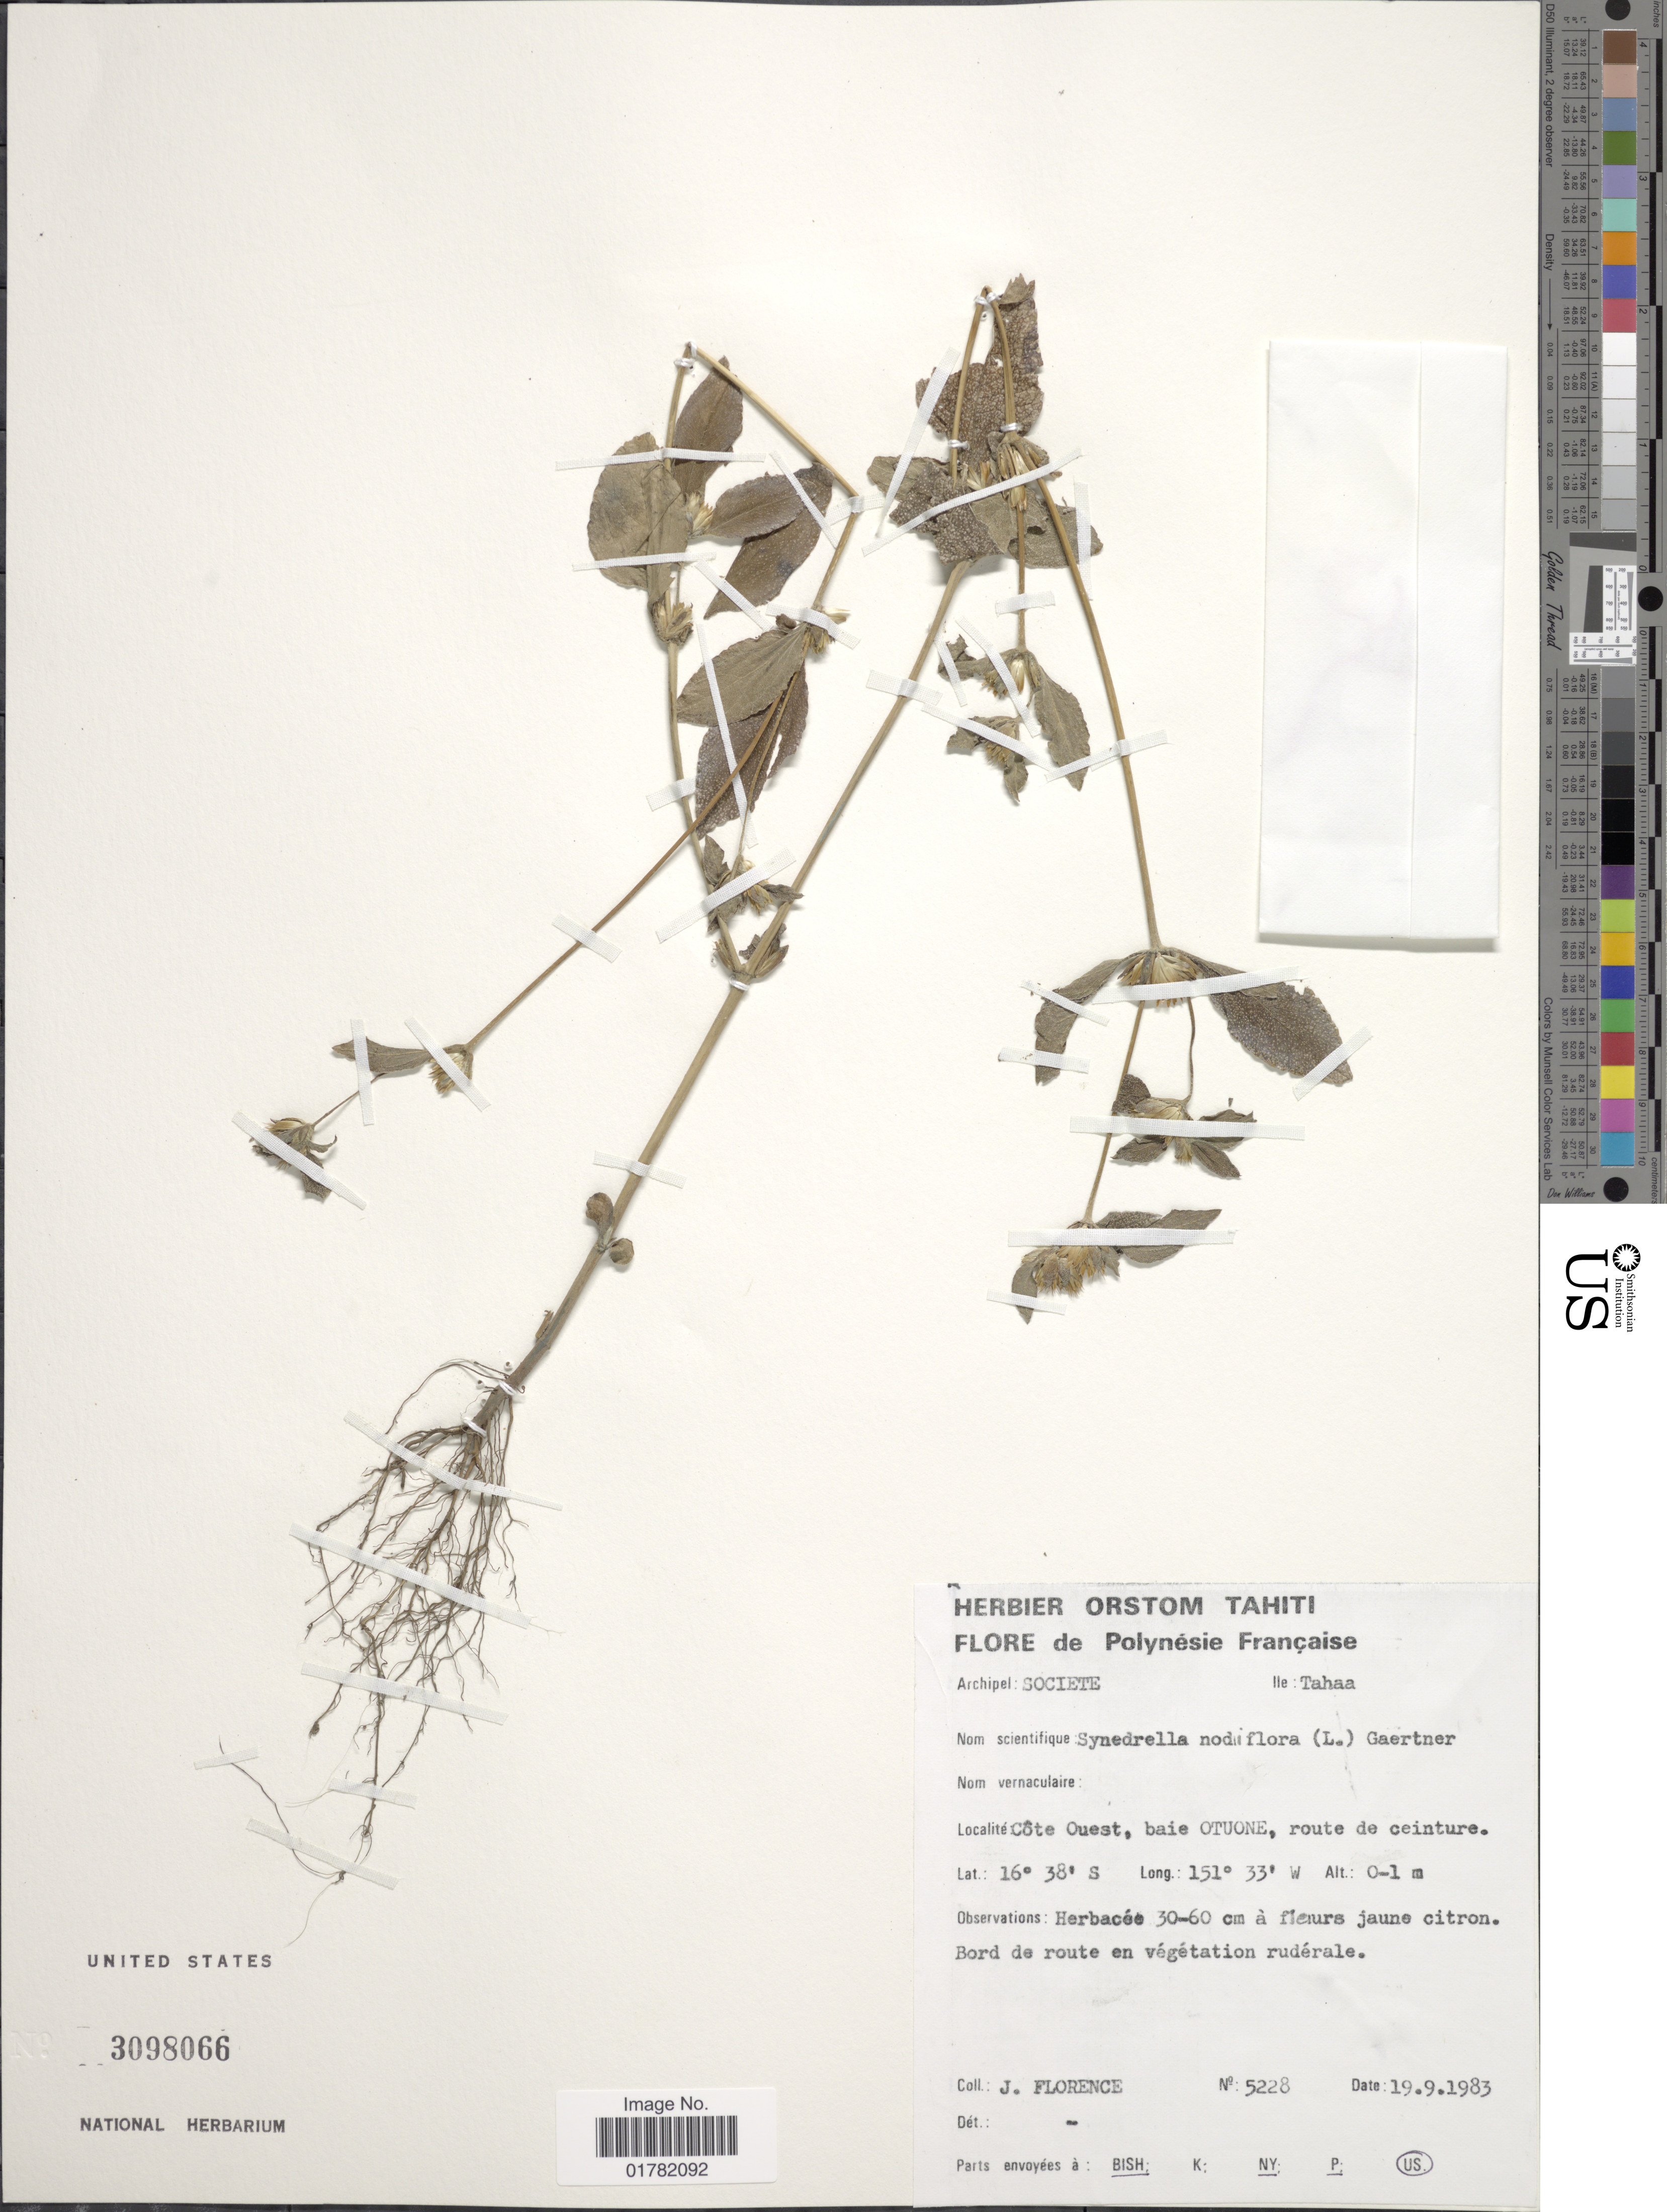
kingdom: Plantae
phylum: Tracheophyta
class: Magnoliopsida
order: Asterales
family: Asteraceae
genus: Synedrella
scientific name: Synedrella nodiflora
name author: (L.) Gaertn.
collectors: J. Florence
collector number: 5228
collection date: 1983-09-19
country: French Polynesia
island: Tahaa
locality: Archipel: Societe, Ile: Tahaa, Côte Ouest, baie Otuone, route de ceinture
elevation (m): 0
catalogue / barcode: US 3098066